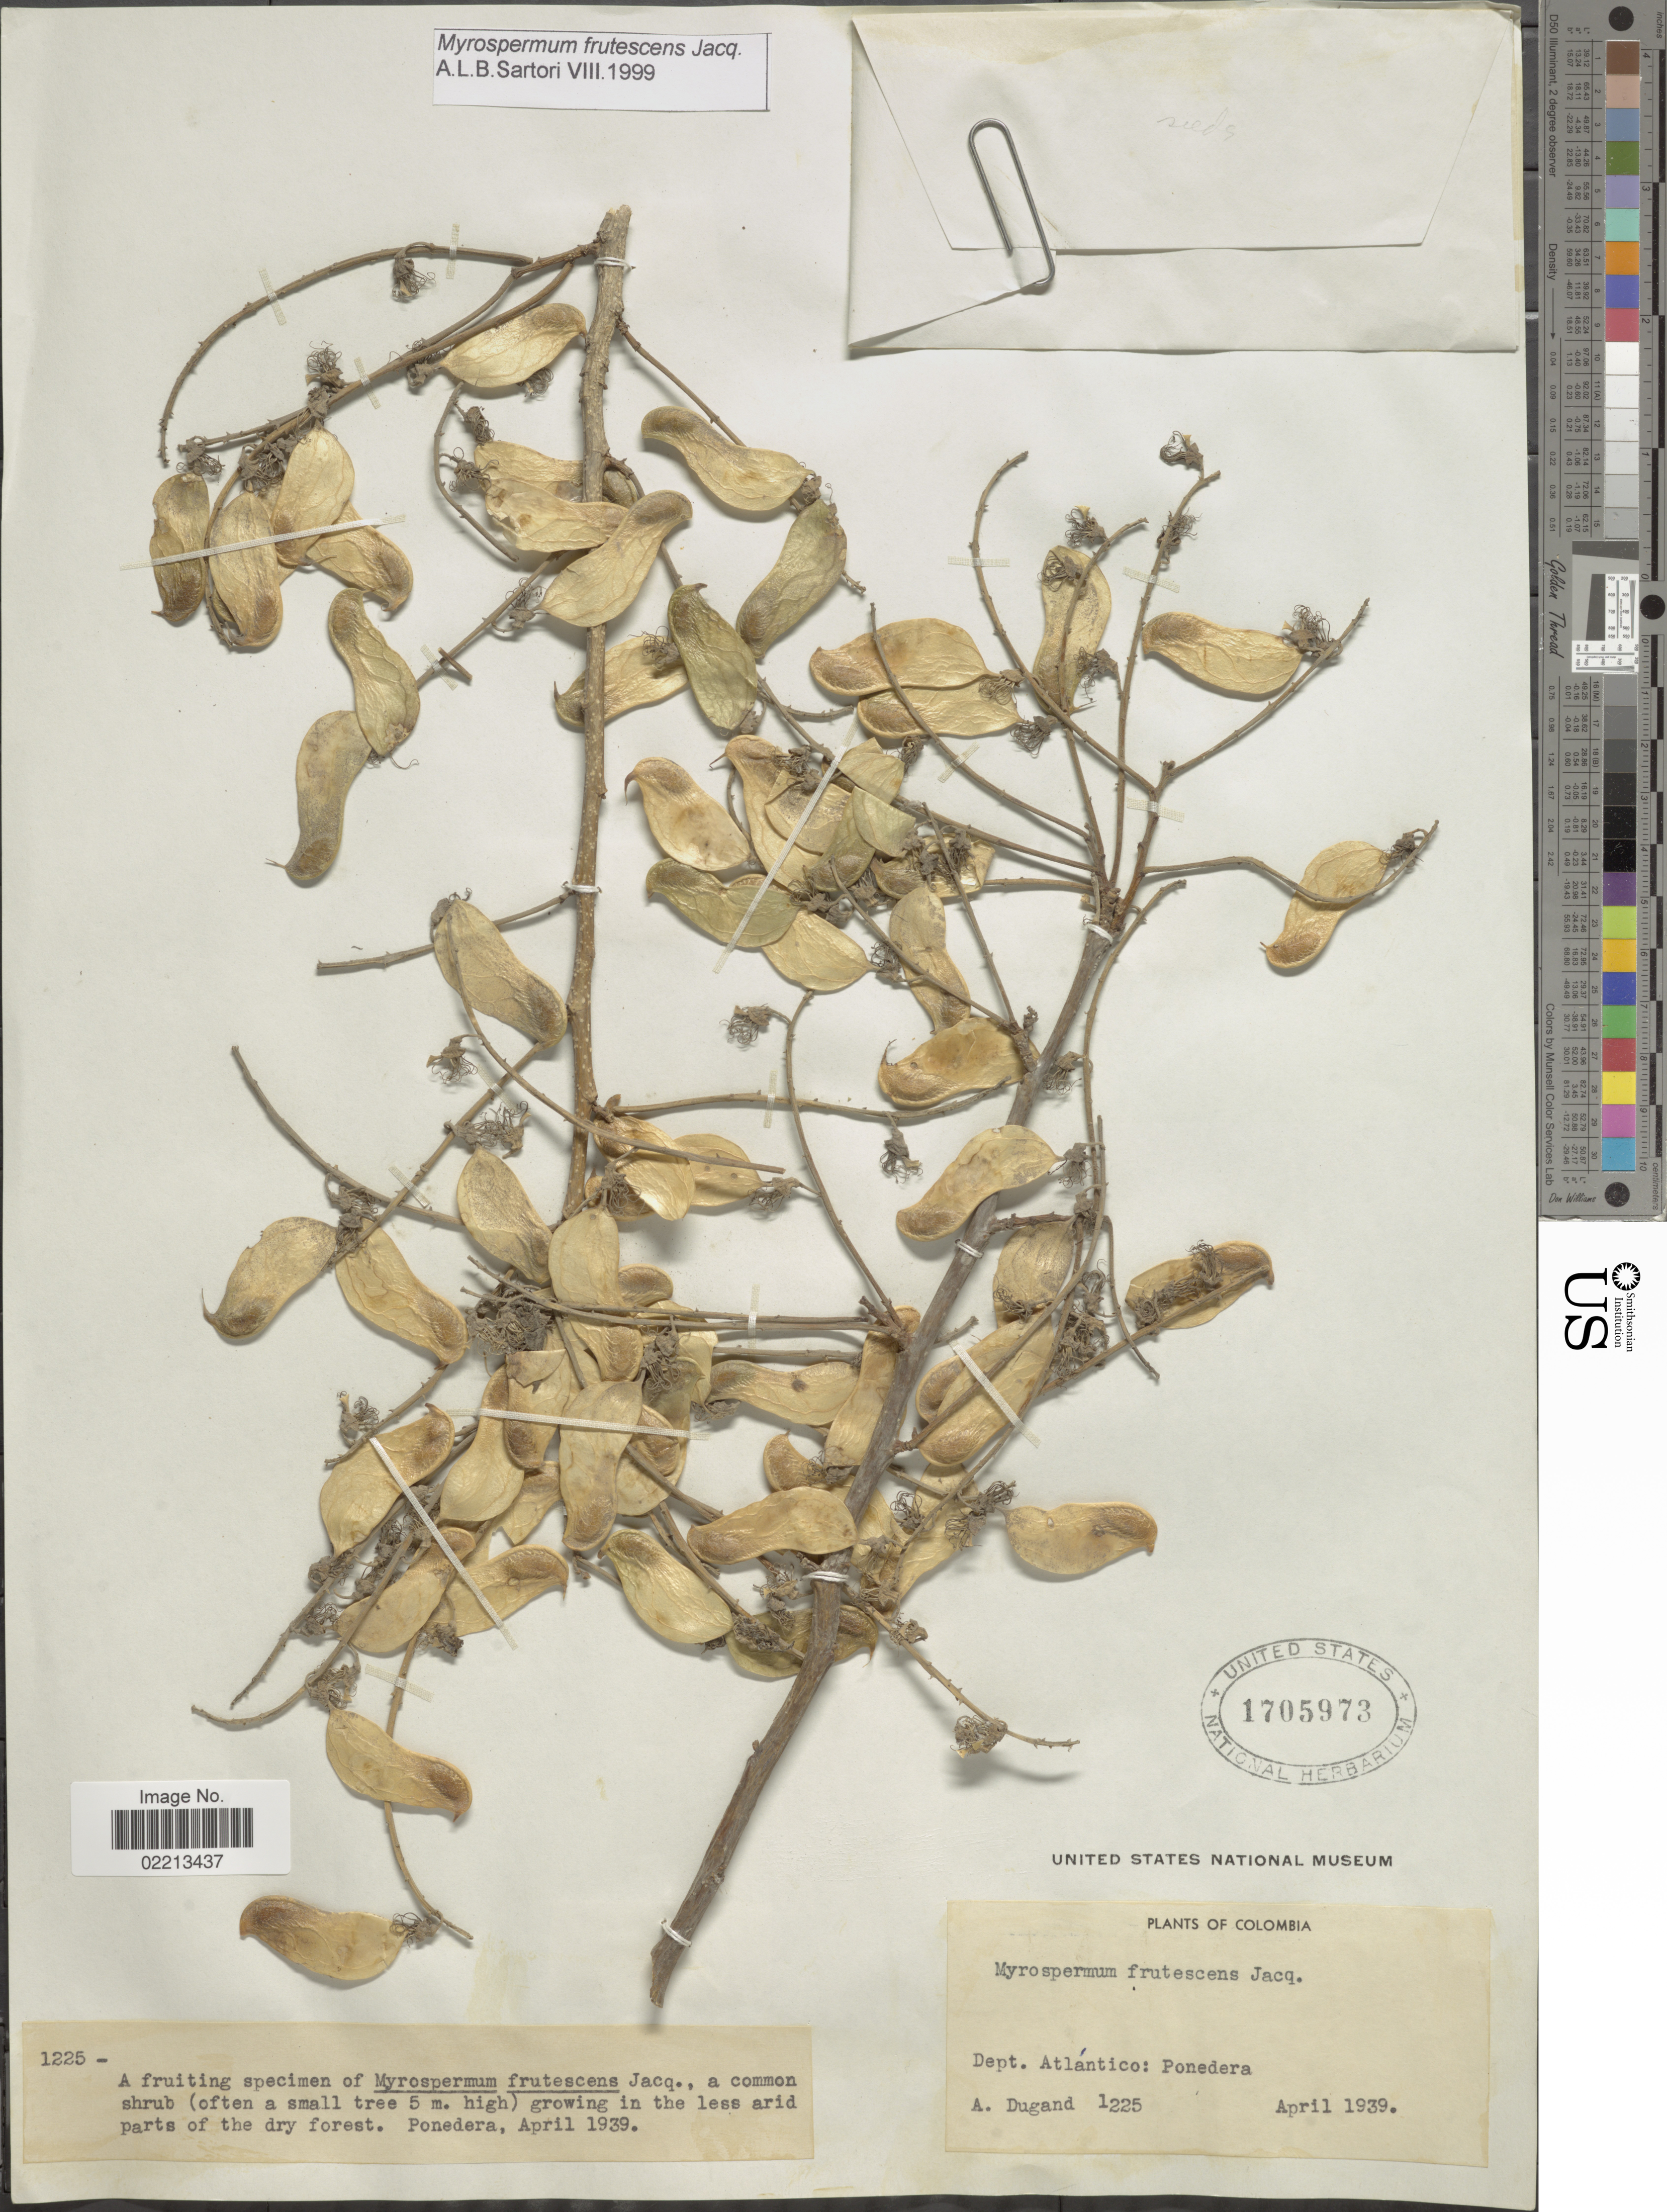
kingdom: Plantae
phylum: Tracheophyta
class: Magnoliopsida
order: Fabales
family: Fabaceae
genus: Myrospermum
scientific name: Myrospermum frutescens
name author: Jacq.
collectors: A. Dugand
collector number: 1225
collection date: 1939-04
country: Colombia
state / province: Atlántico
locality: Ponedera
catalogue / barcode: US 1705973